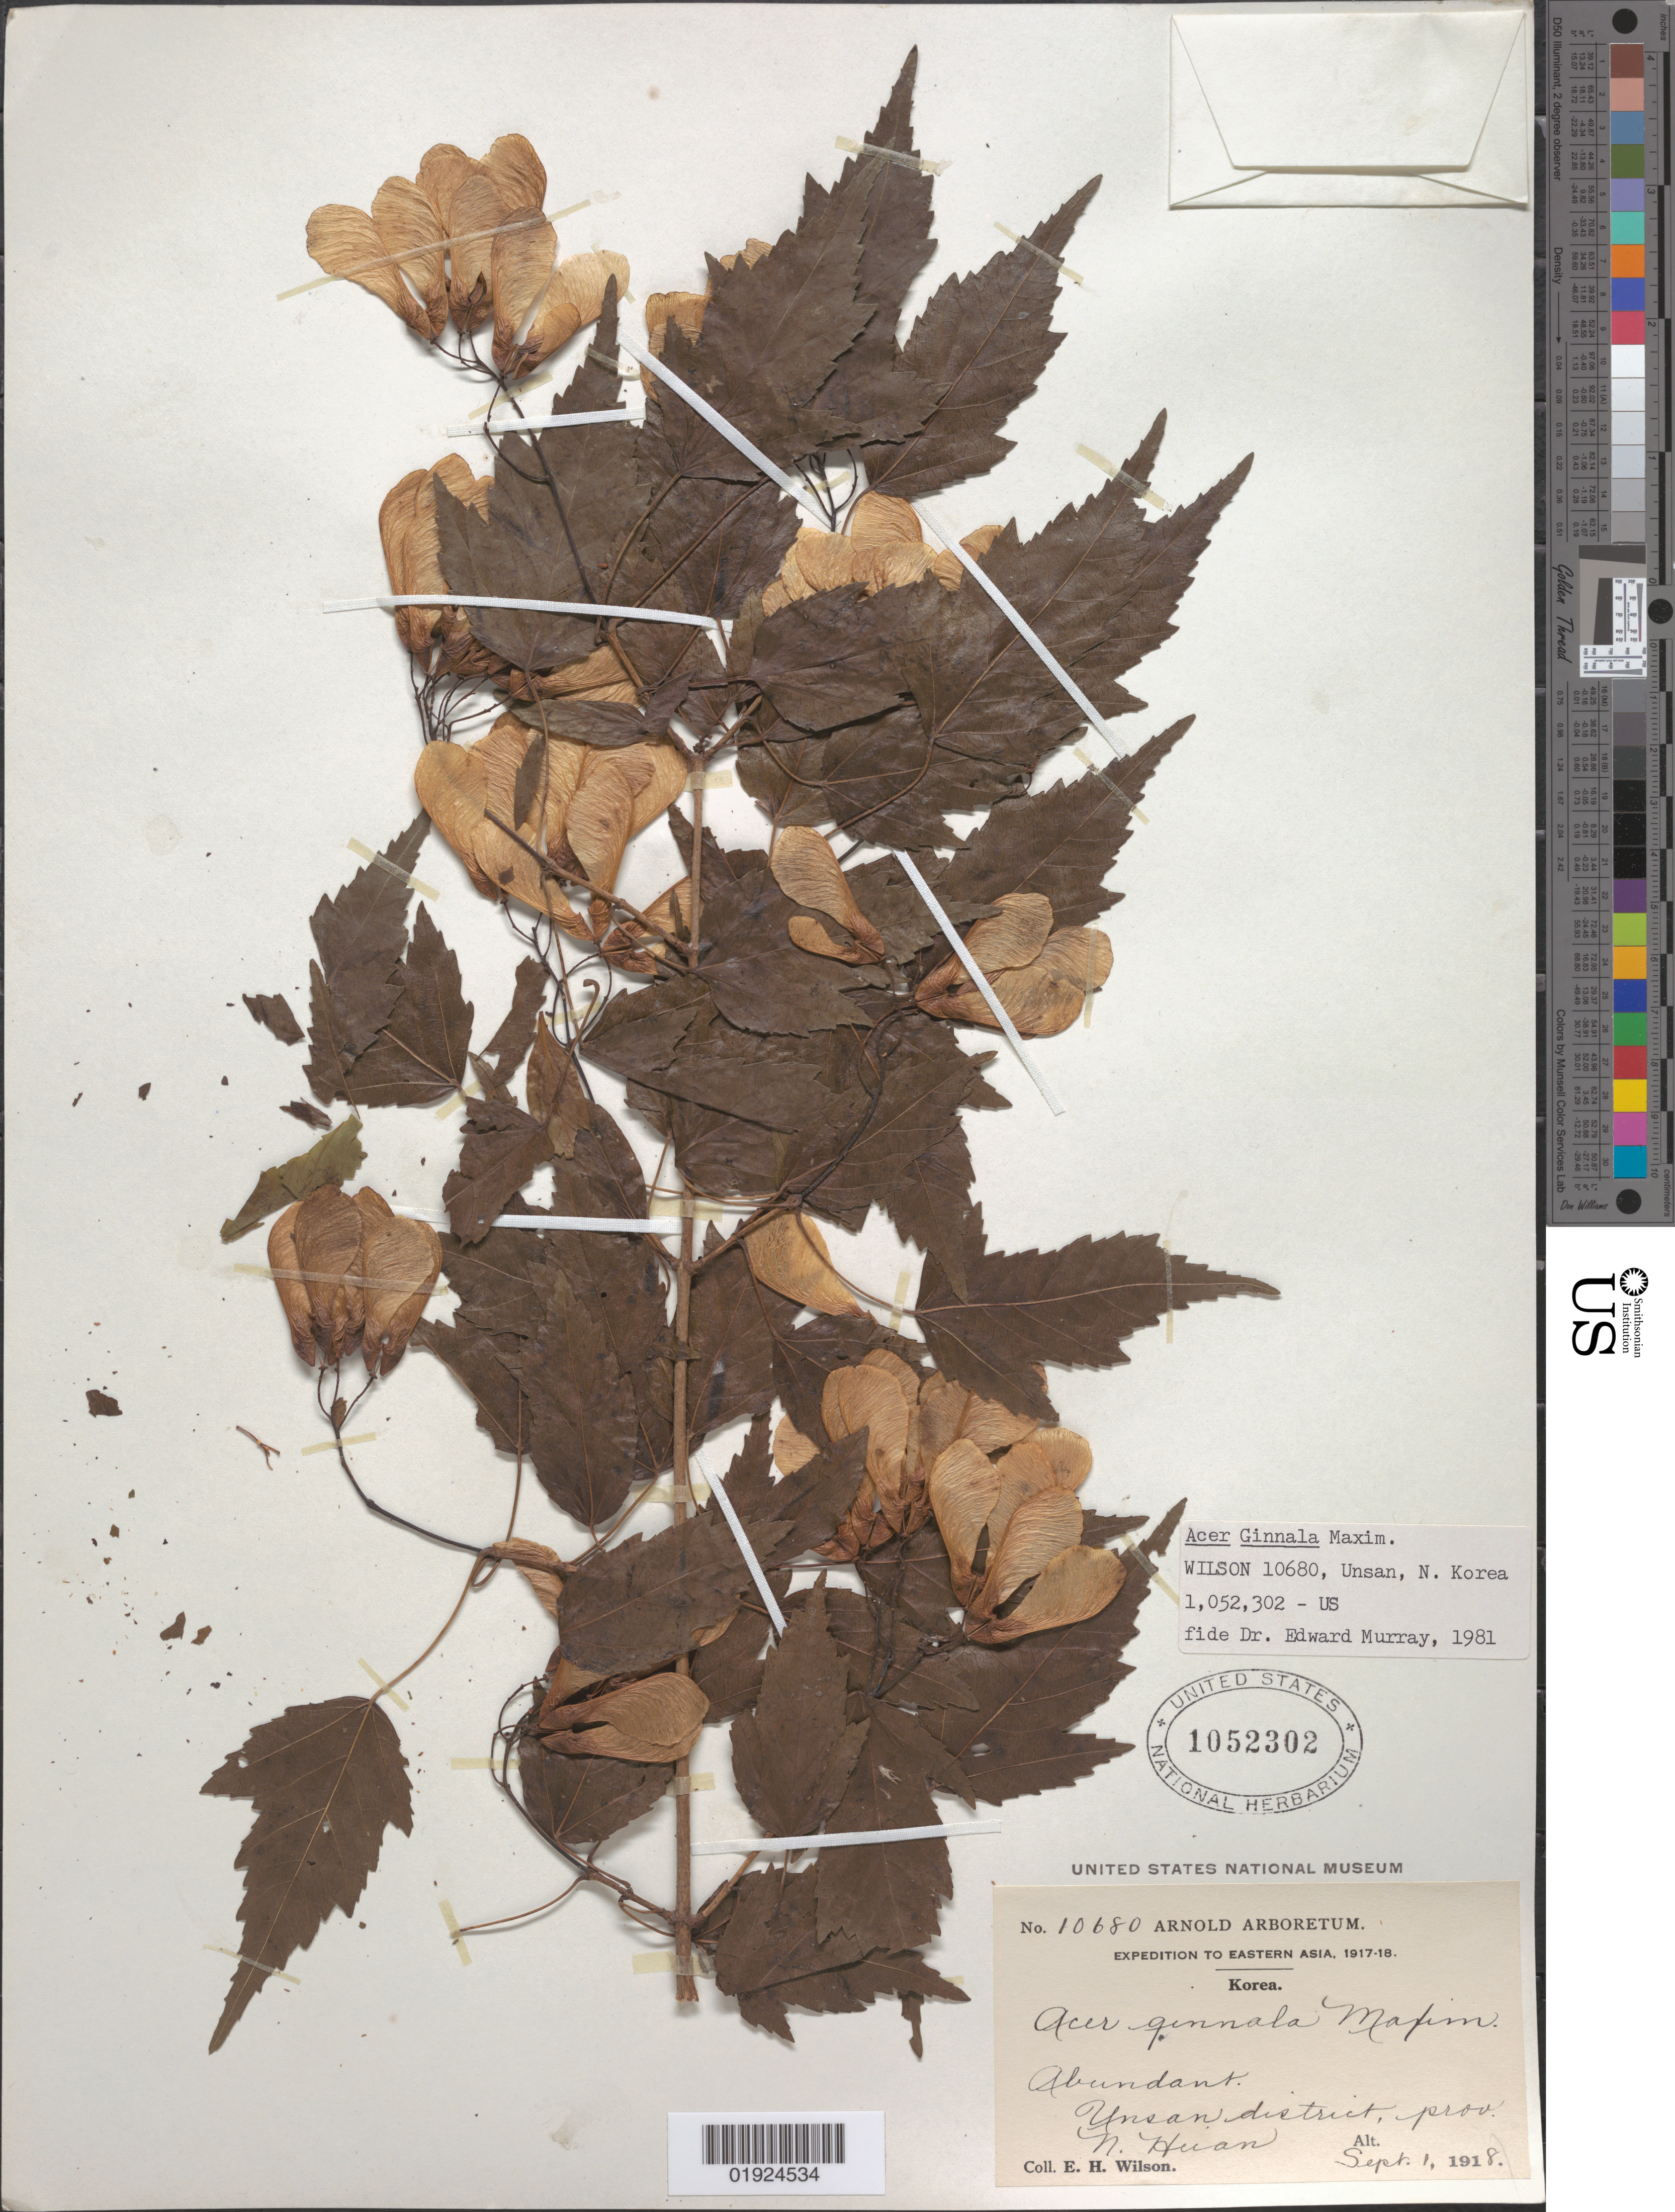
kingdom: Plantae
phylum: Tracheophyta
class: Magnoliopsida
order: Sapindales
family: Sapindaceae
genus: Acer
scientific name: Acer ginnala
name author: Maxim.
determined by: Murray, Edward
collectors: E. H. Wilson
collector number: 10680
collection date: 1918-09-01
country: North Korea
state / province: North Heian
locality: Unsan district, prov. N. Heian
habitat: Abundant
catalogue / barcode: US 1052302